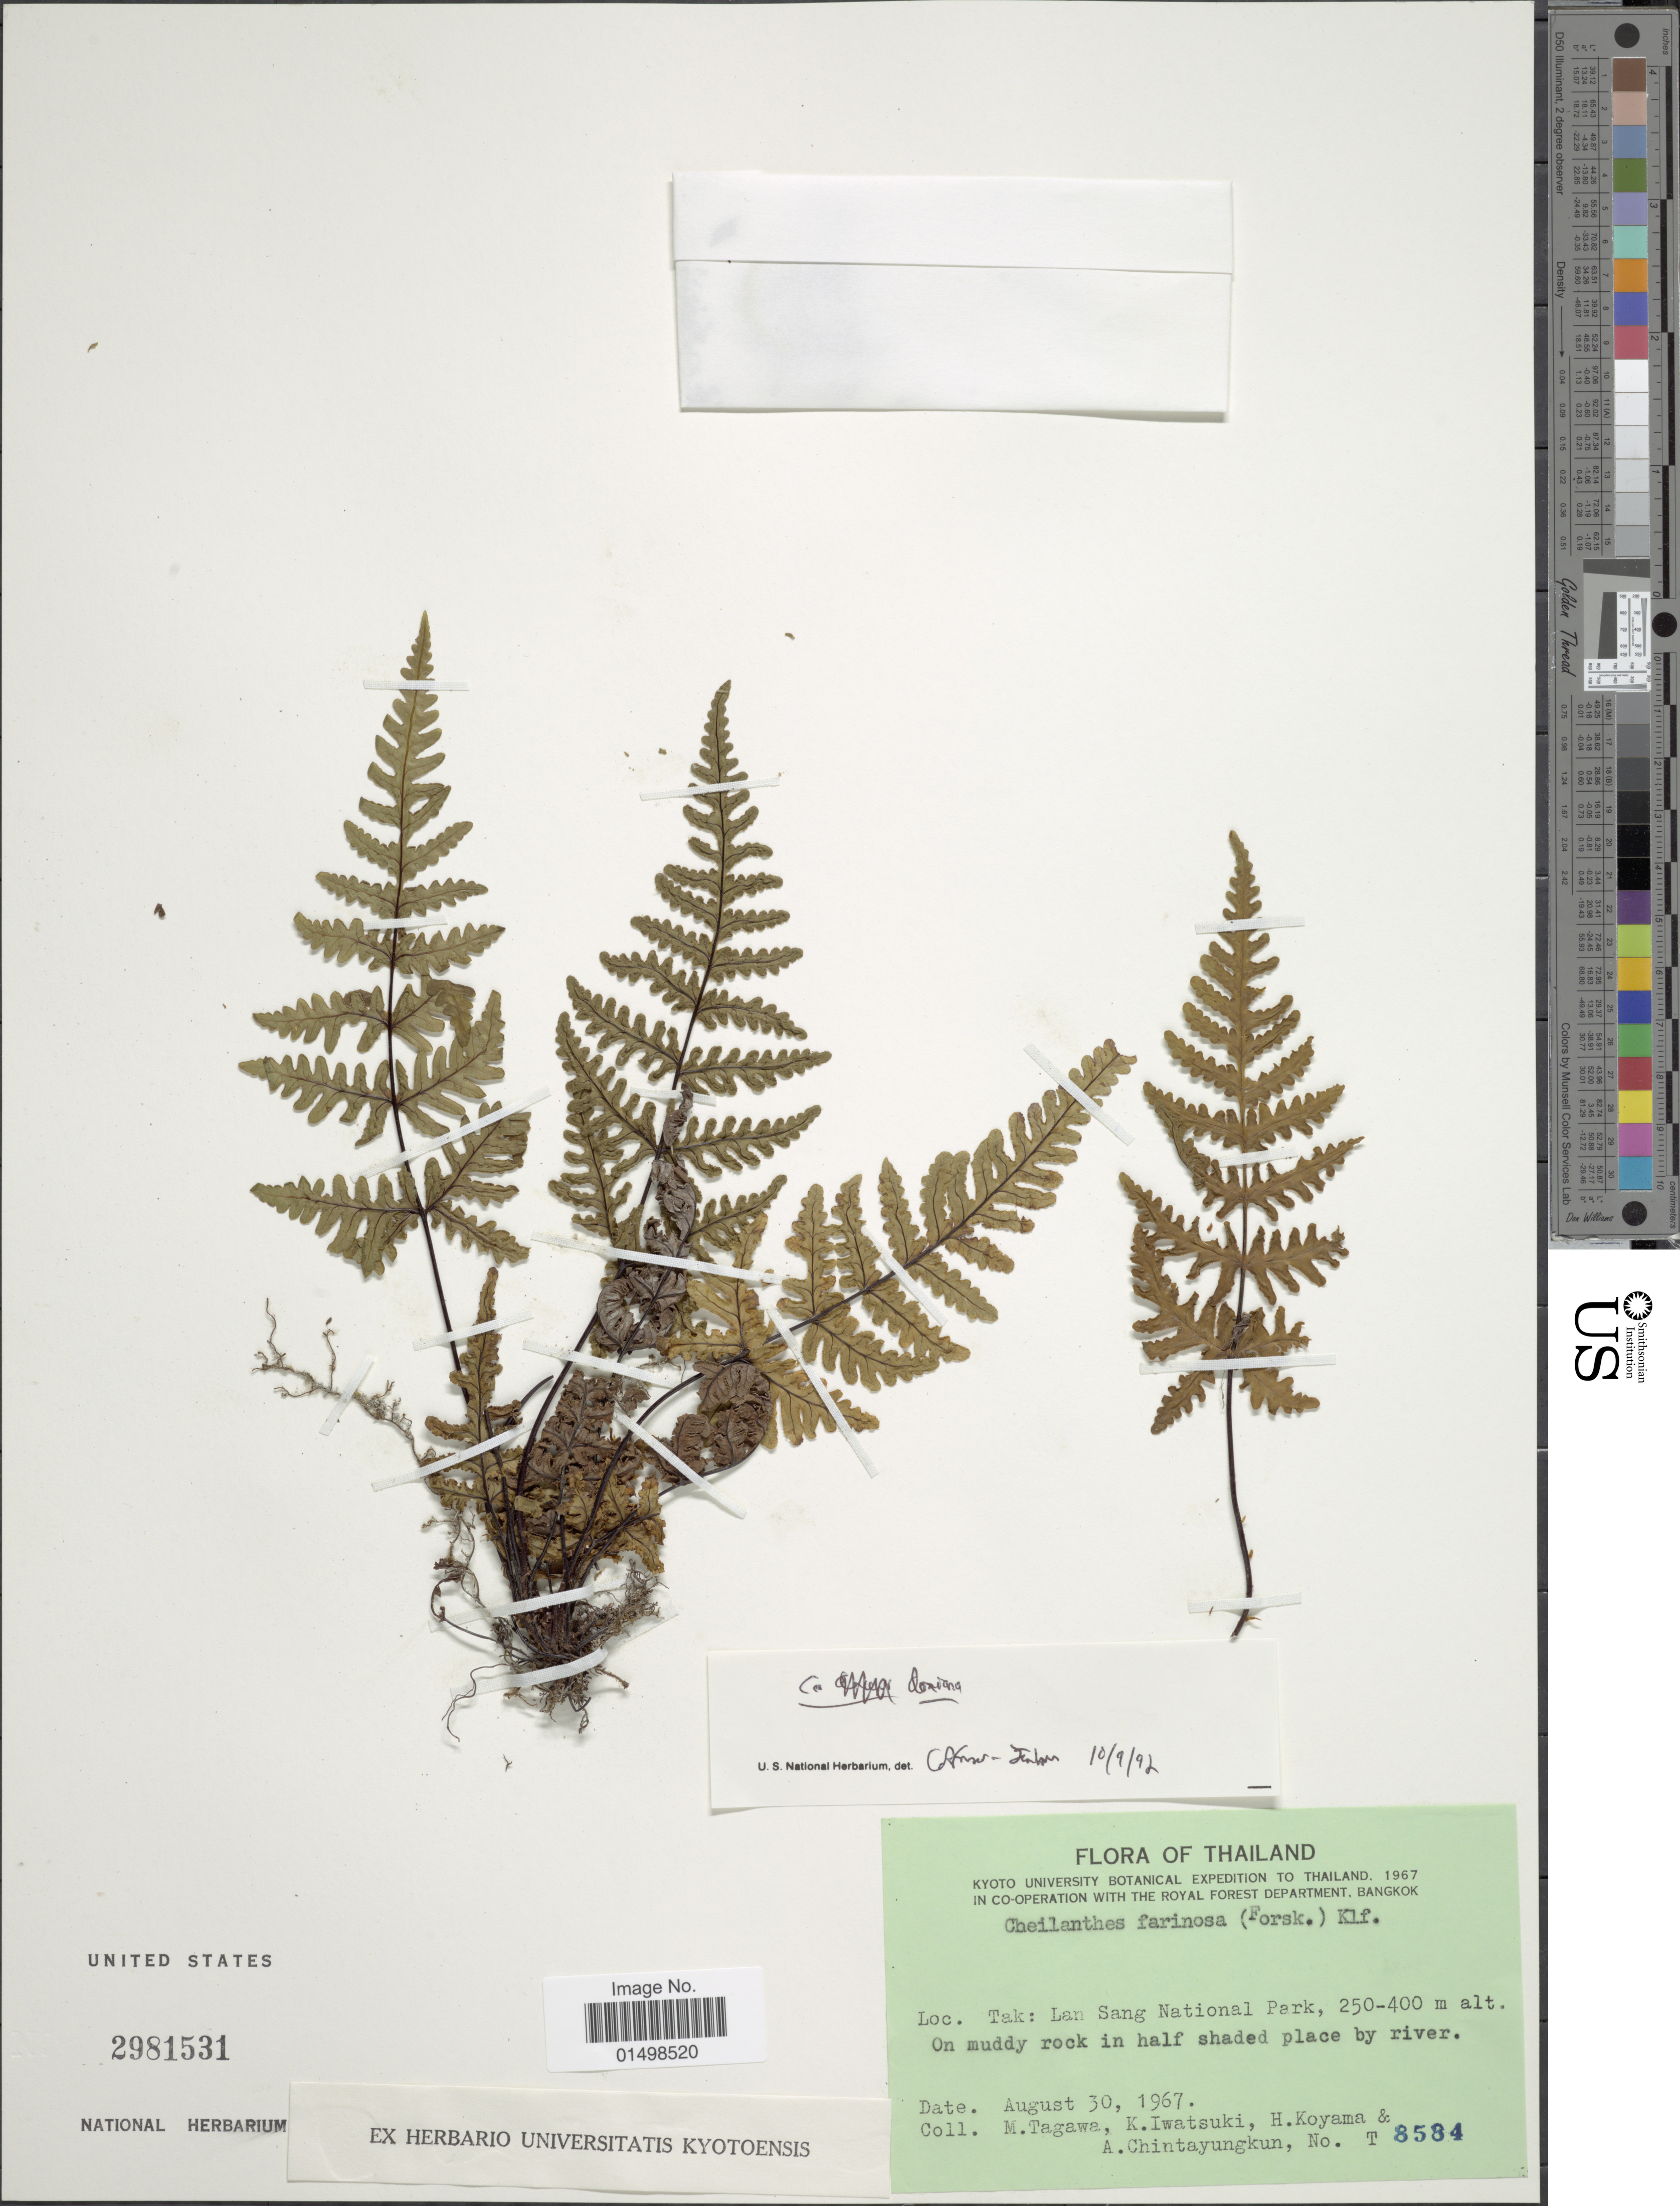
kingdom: Plantae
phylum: Tracheophyta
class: Polypodiopsida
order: Polypodiales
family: Pteridaceae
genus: Aleuritopteris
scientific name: Aleuritopteris farinosa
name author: (Forssk.) Fée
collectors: M. Tagawa, K. Iwatsuki, H. Koyama & A. Chintayungkun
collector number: T8584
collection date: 1967-08-30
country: Thailand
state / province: Nakhon Sawan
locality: Flora of Thailand. Tak: Lan Sang National Park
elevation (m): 250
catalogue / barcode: US 2981531